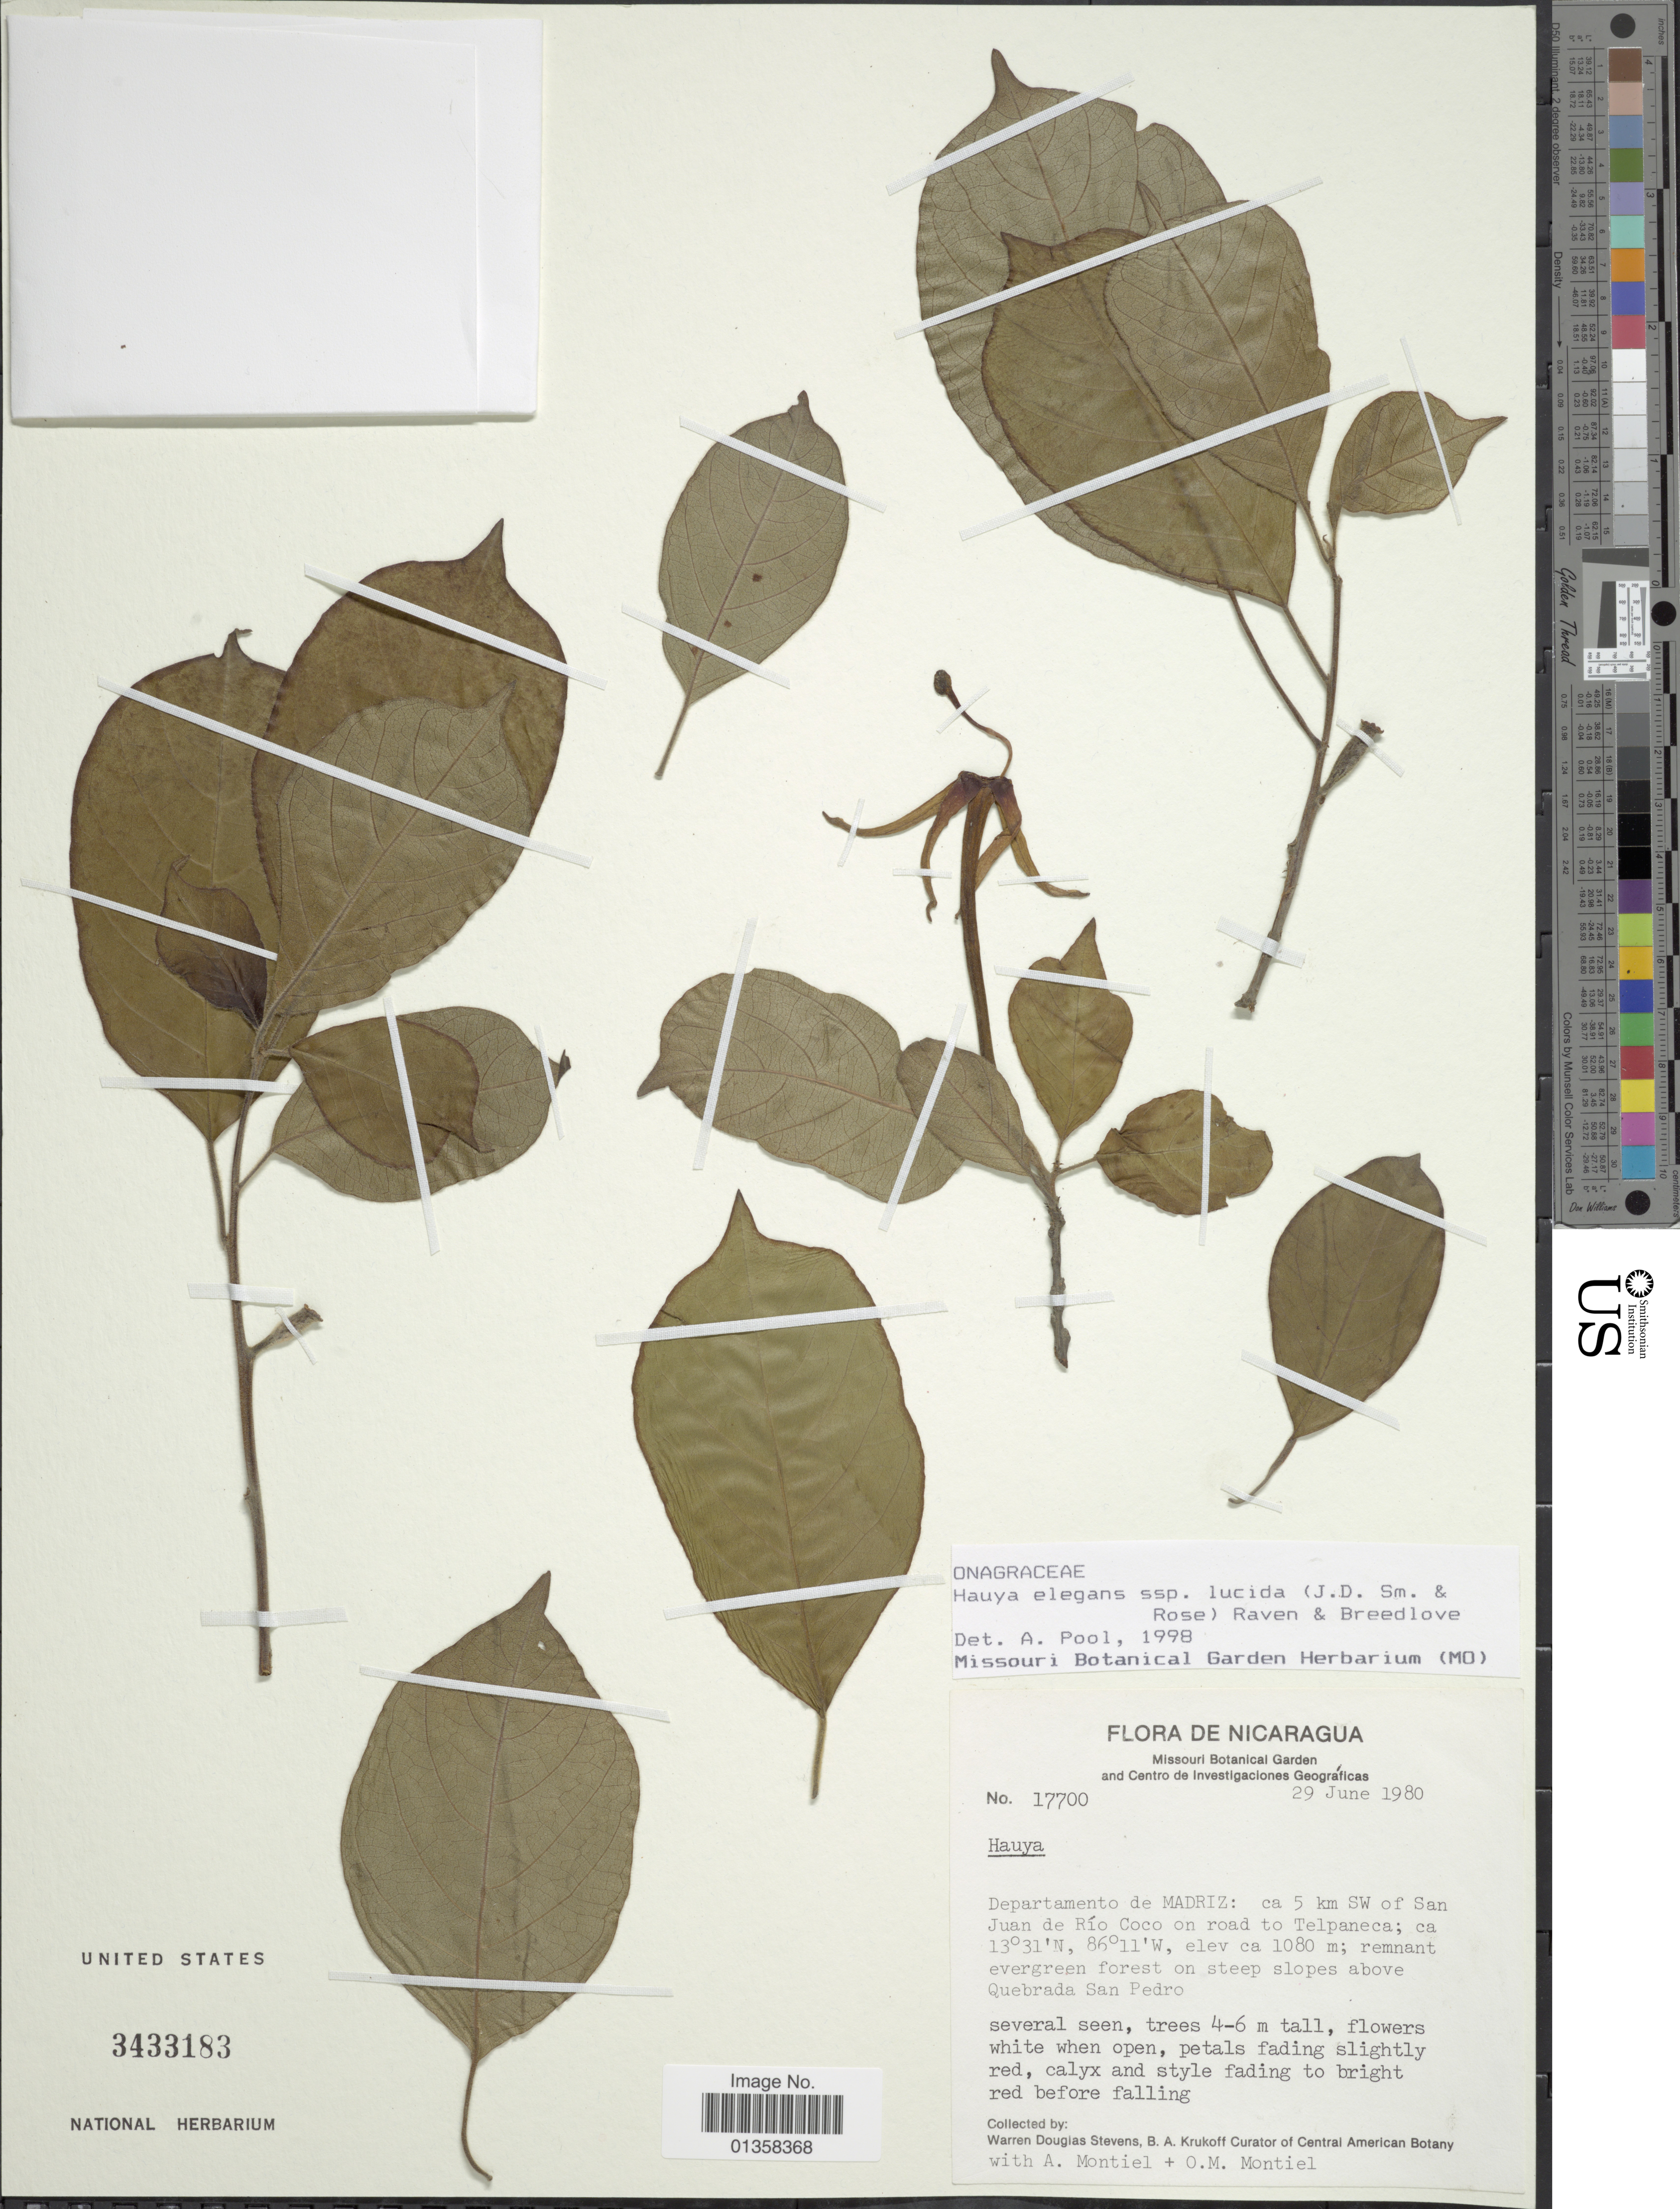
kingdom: Plantae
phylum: Tracheophyta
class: Magnoliopsida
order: Myrtales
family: Onagraceae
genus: Hauya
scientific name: Hauya elegans subsp. lucida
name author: (Donn. Sm. & Rose) P.H. Raven & Breedlove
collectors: W. D. Stevens, B. A. Krukoff, A. Montiel & O. Montiel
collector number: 17700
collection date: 1980-06-29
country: Nicaragua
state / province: Madriz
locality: Ca 5 km SW of San Juan de Río Coco on road to Telpaneca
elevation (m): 1080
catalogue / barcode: US 3433183